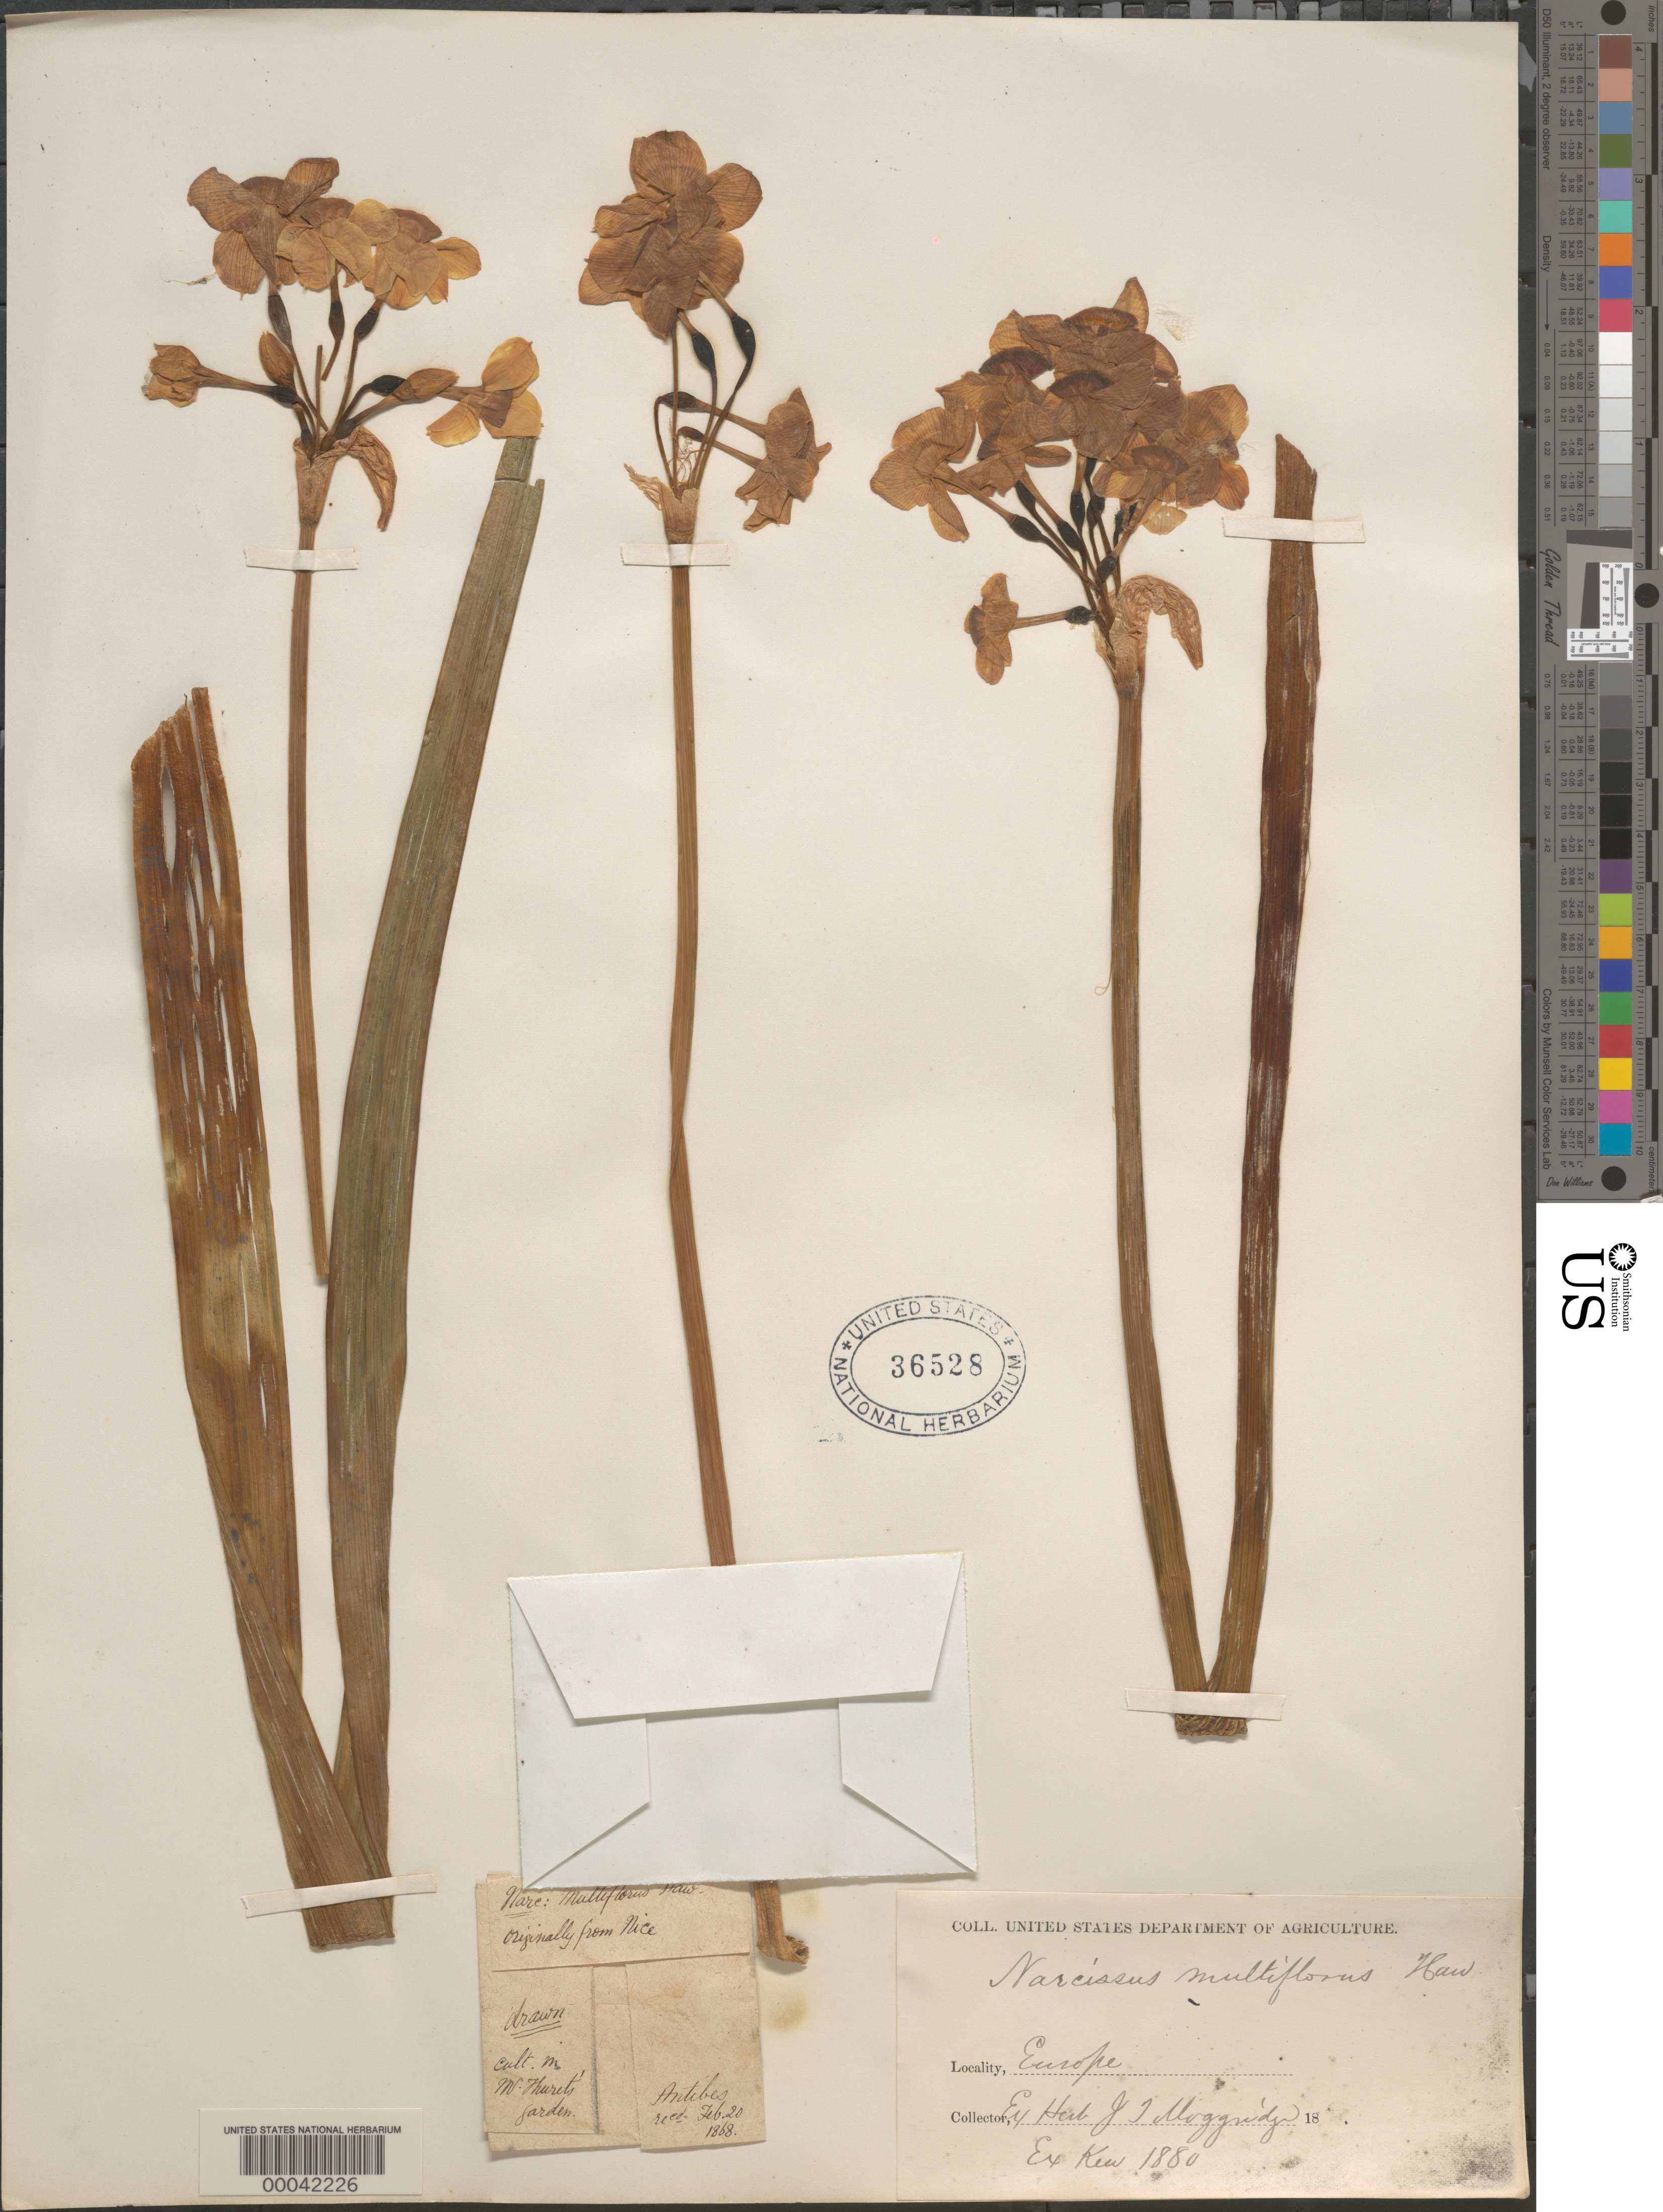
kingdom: Plantae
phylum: Tracheophyta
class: Liliopsida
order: Asparagales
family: Amaryllidaceae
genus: Narcissus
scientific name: Narcissus multiflorus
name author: Lam.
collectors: ex herb. J.T. Moggridge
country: France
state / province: Provence-Alpes-Cote d'Azur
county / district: Alpes-Maritimes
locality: Nice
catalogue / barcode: US 36528